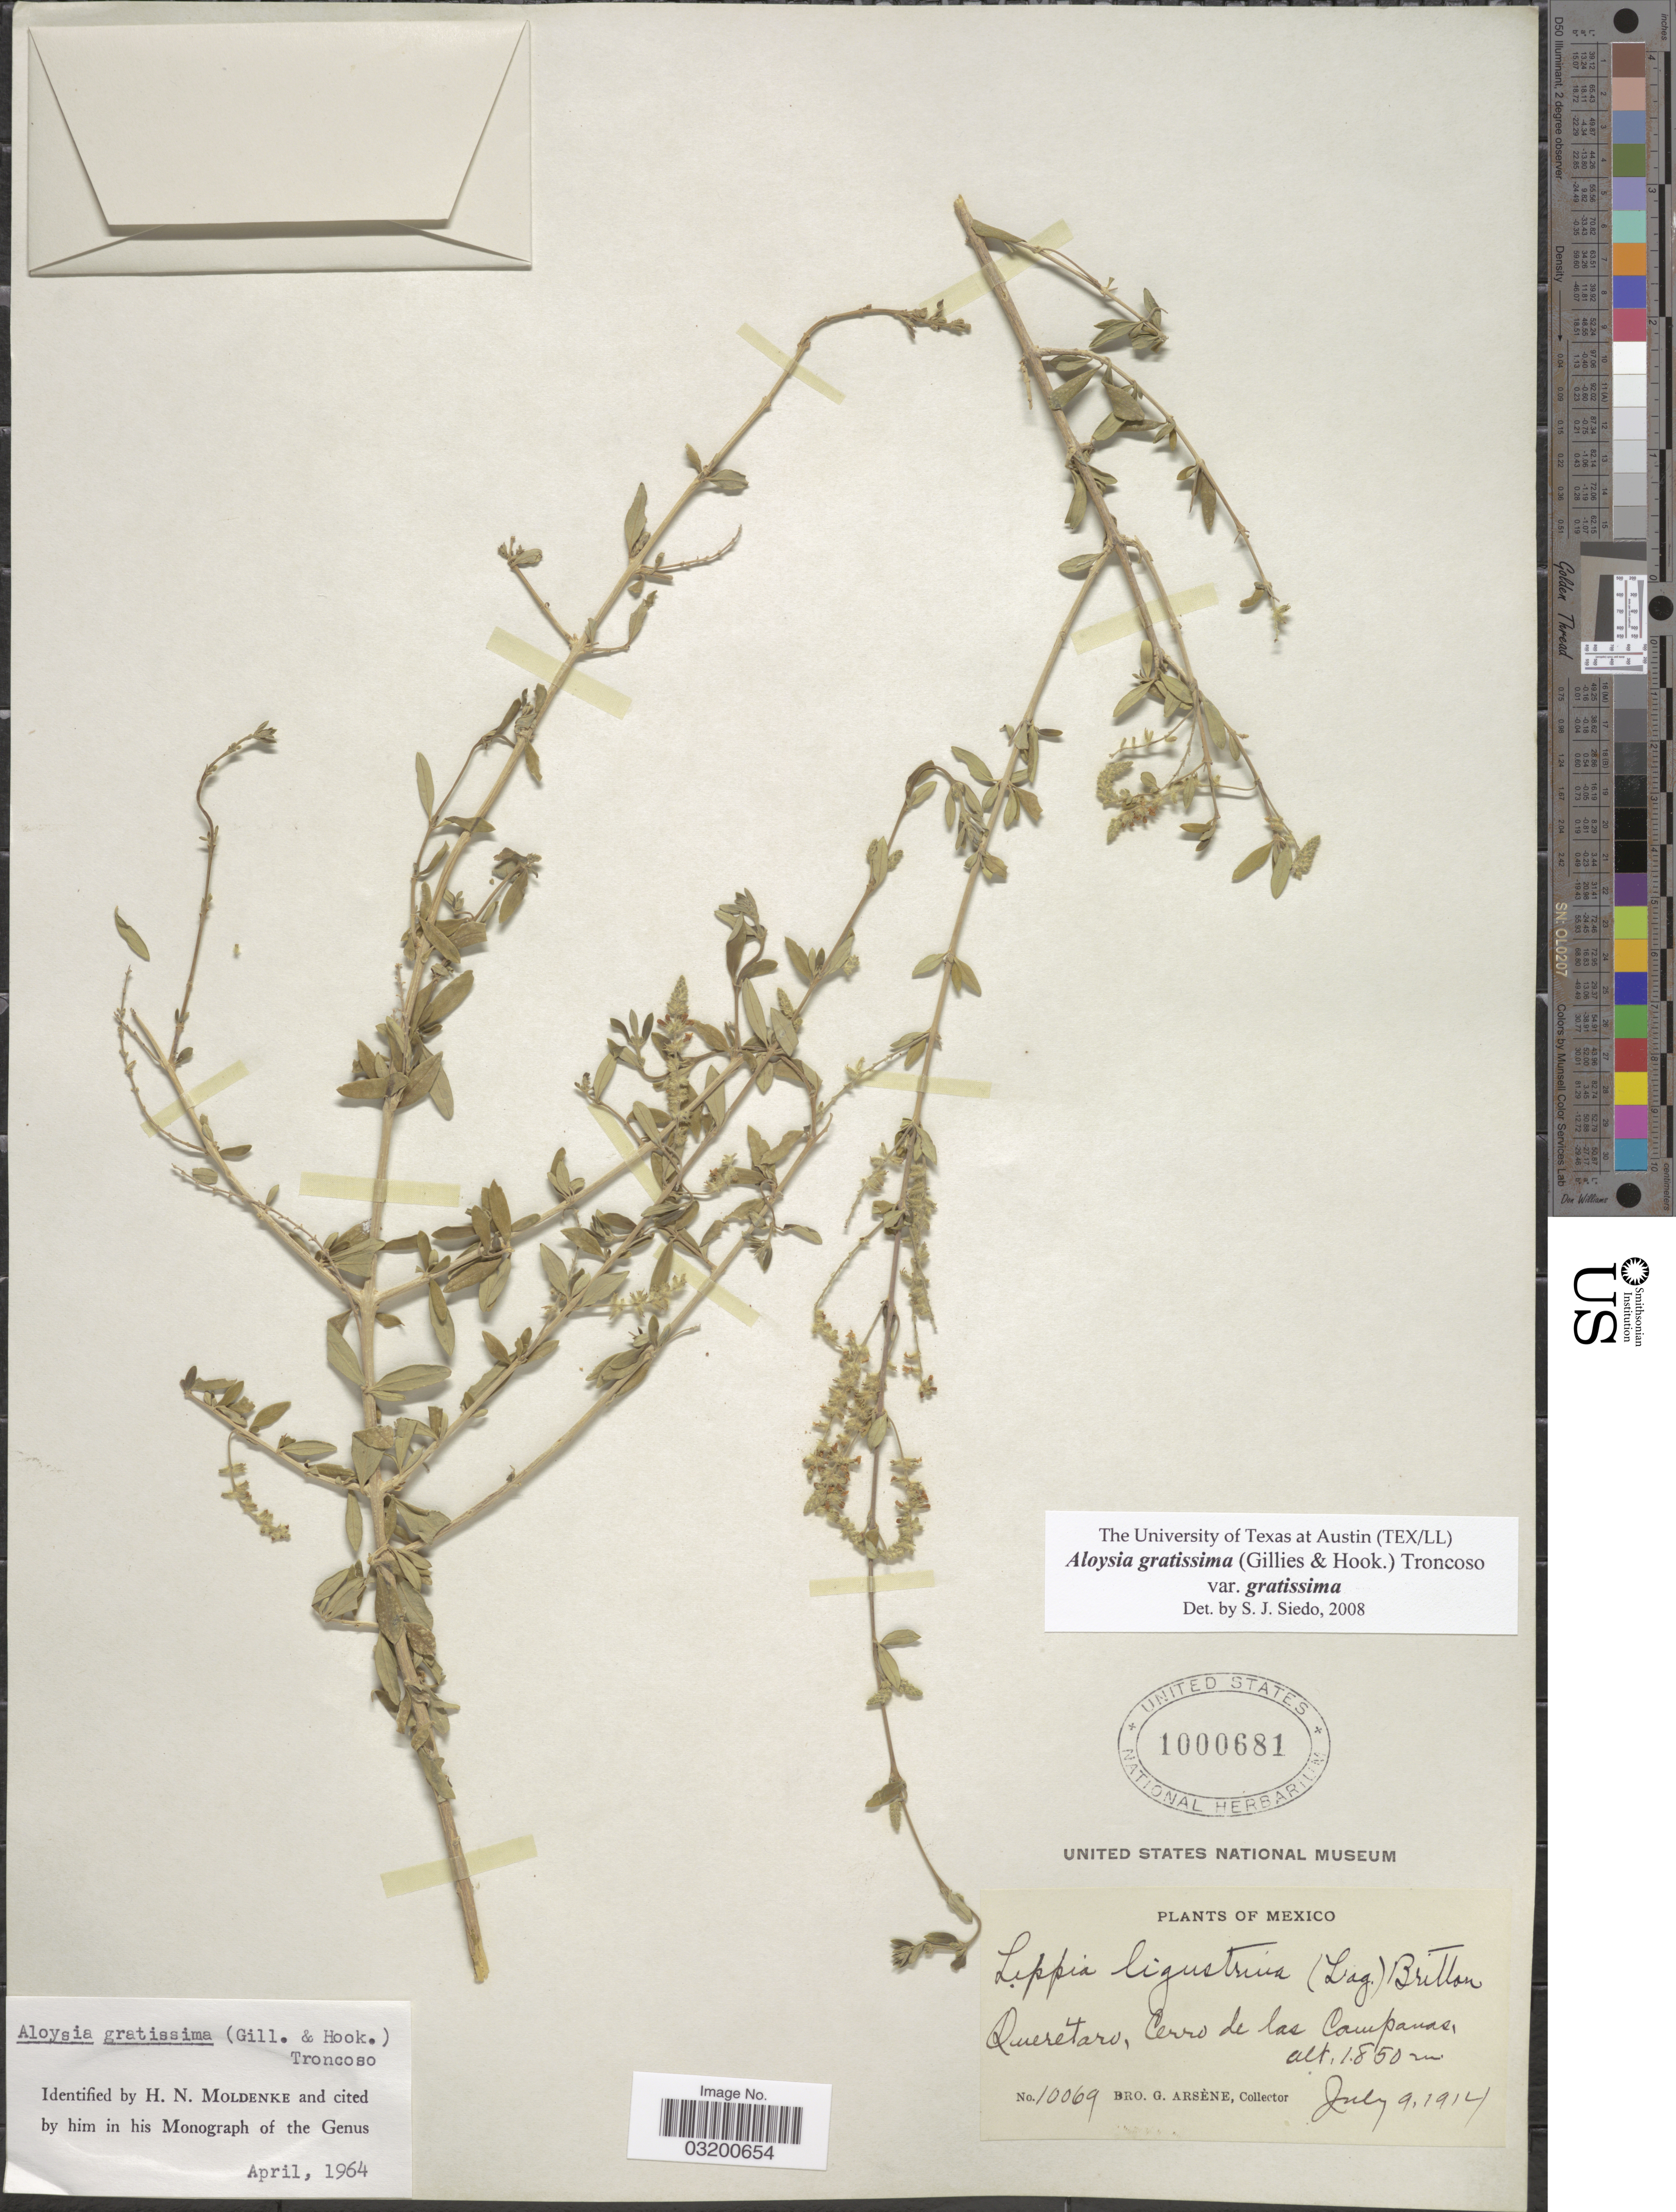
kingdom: Plantae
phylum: Tracheophyta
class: Magnoliopsida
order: Lamiales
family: Verbenaceae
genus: Aloysia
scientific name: Aloysia gratissima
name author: (Gillies & Hook.) Tronc.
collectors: Bro. G. Arsène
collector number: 10069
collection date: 1914-07-09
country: Mexico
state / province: Querétaro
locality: Cerro de las Campanas.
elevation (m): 1850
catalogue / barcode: US 1000681